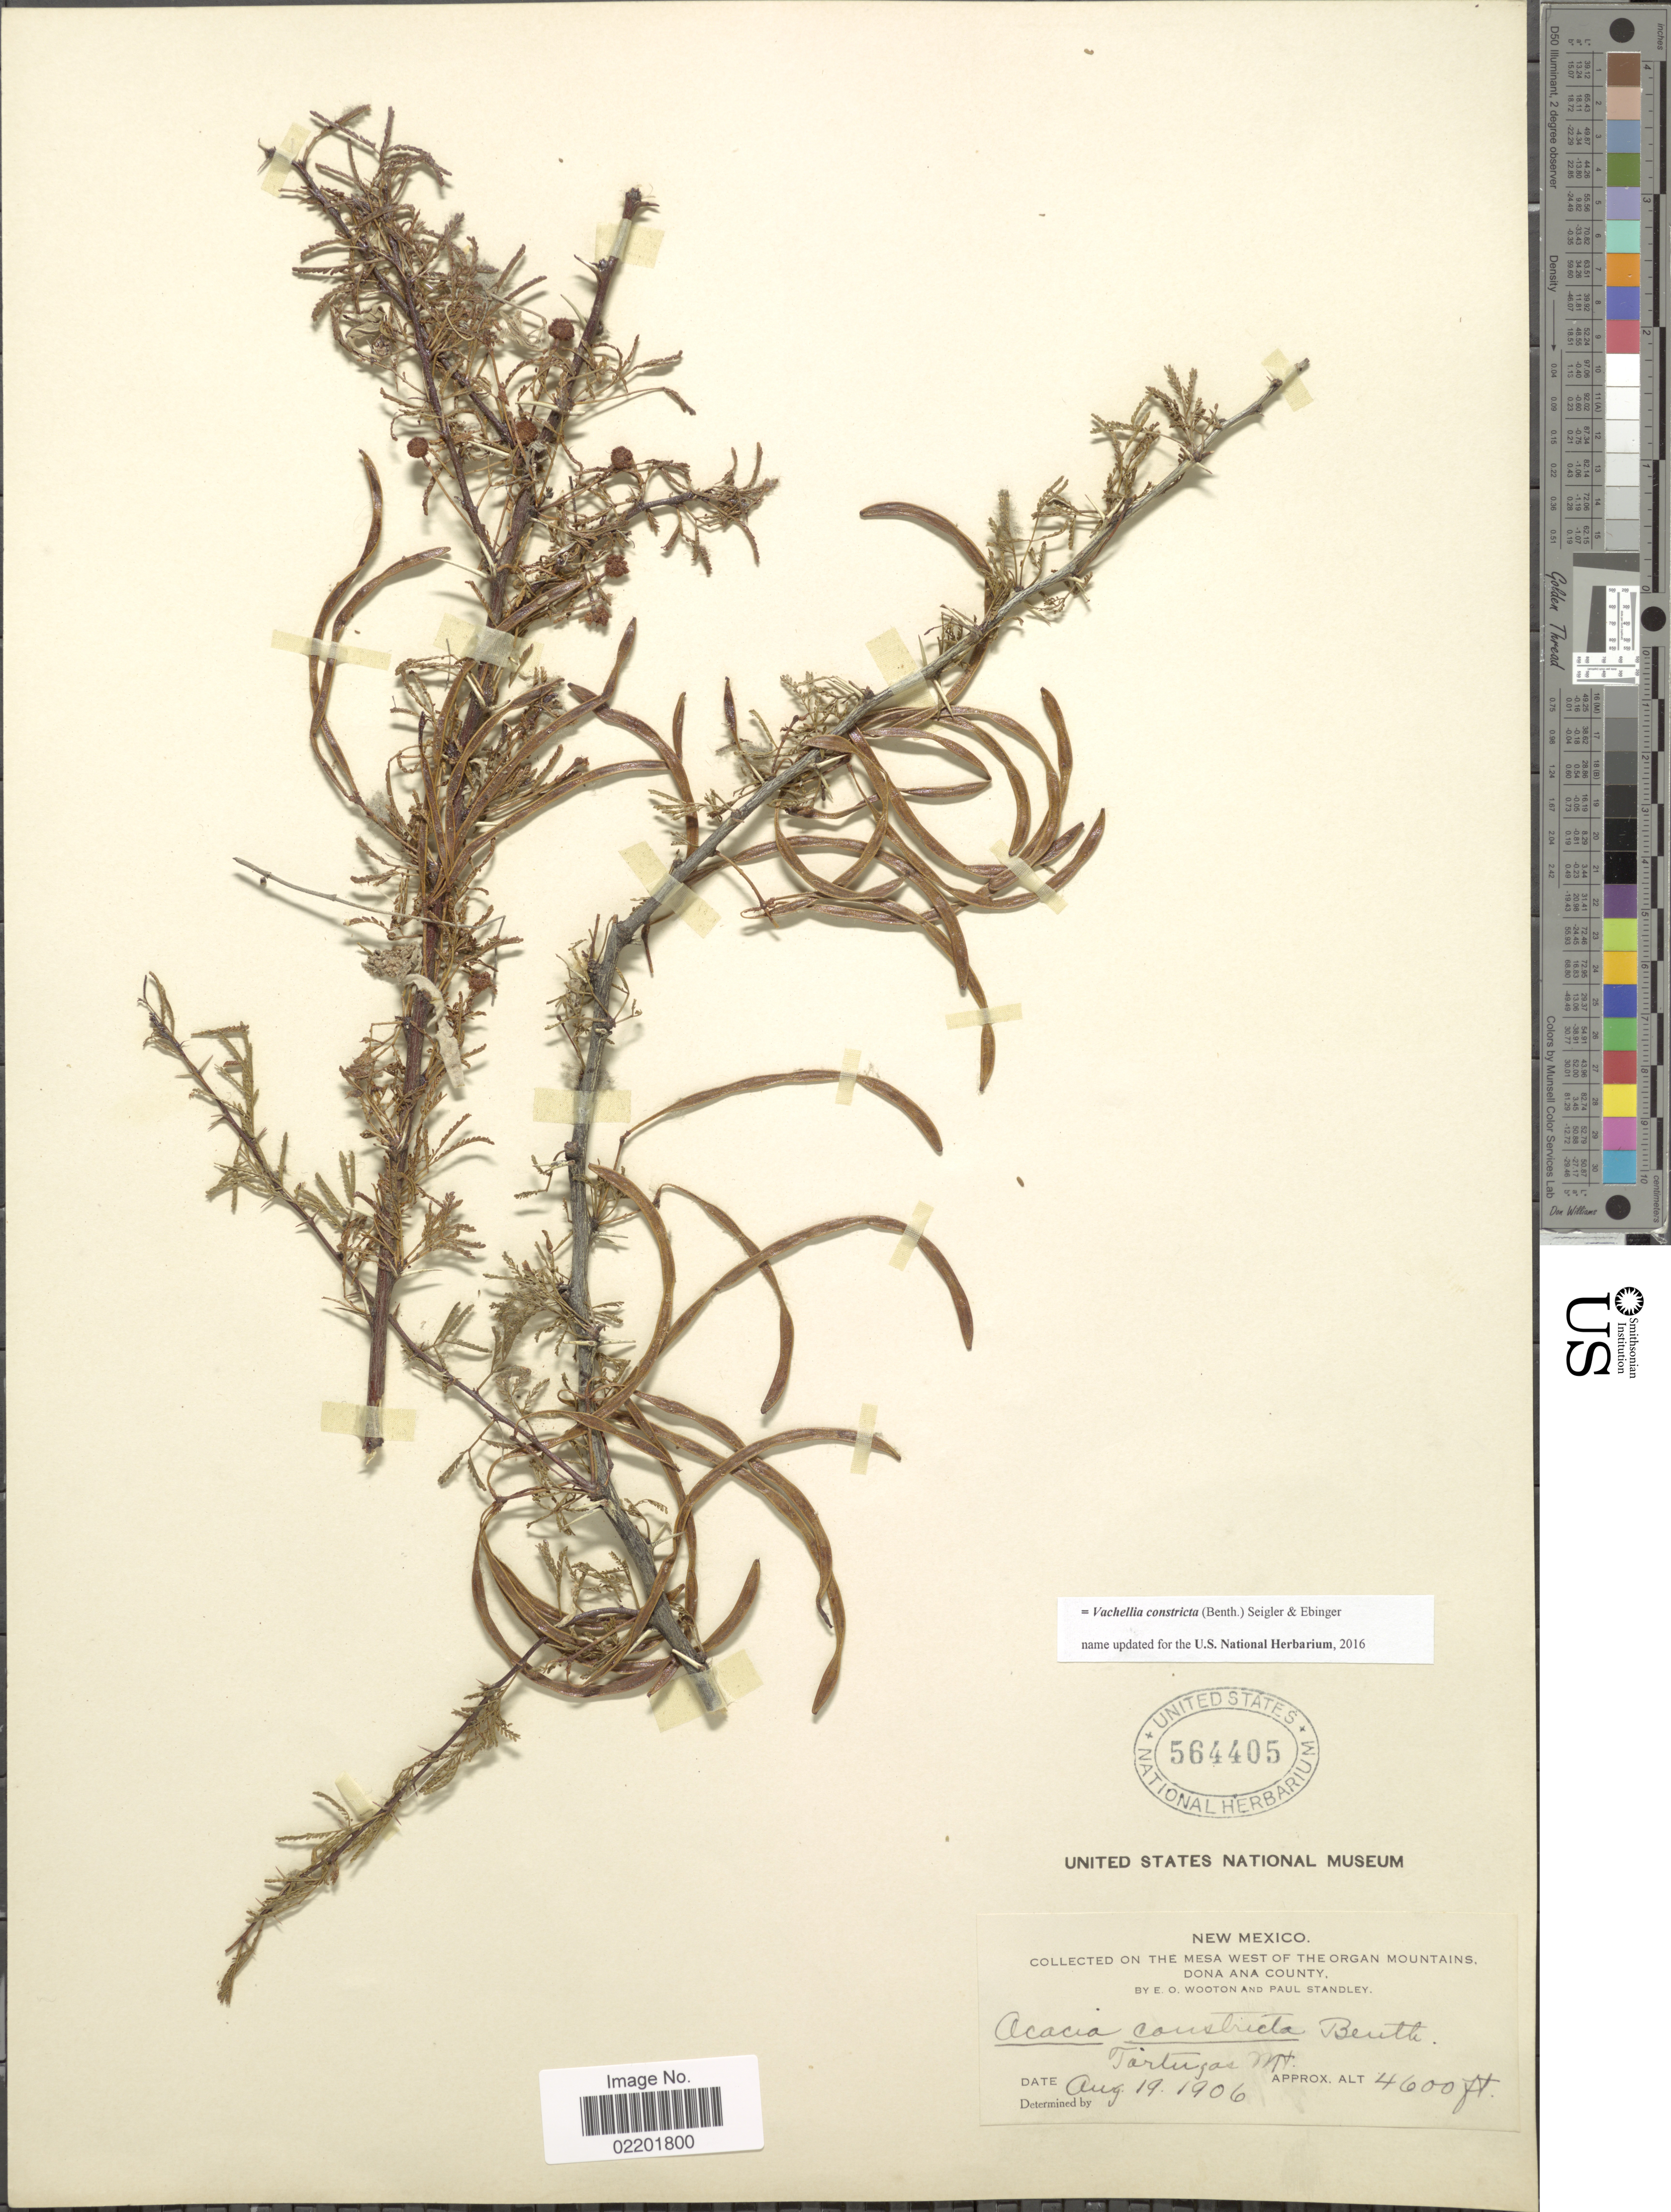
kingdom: Plantae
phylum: Tracheophyta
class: Magnoliopsida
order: Fabales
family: Fabaceae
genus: Vachellia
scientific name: Vachellia constricta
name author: (Benth.) Seigler & Ebinger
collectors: E. O. Wooton & P. C. Standley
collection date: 1906-08-19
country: United States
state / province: New Mexico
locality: Mesa west of the Organ Mountains, Dona Ana County, Tortugas Mt.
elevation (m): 1402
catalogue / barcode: US 564405